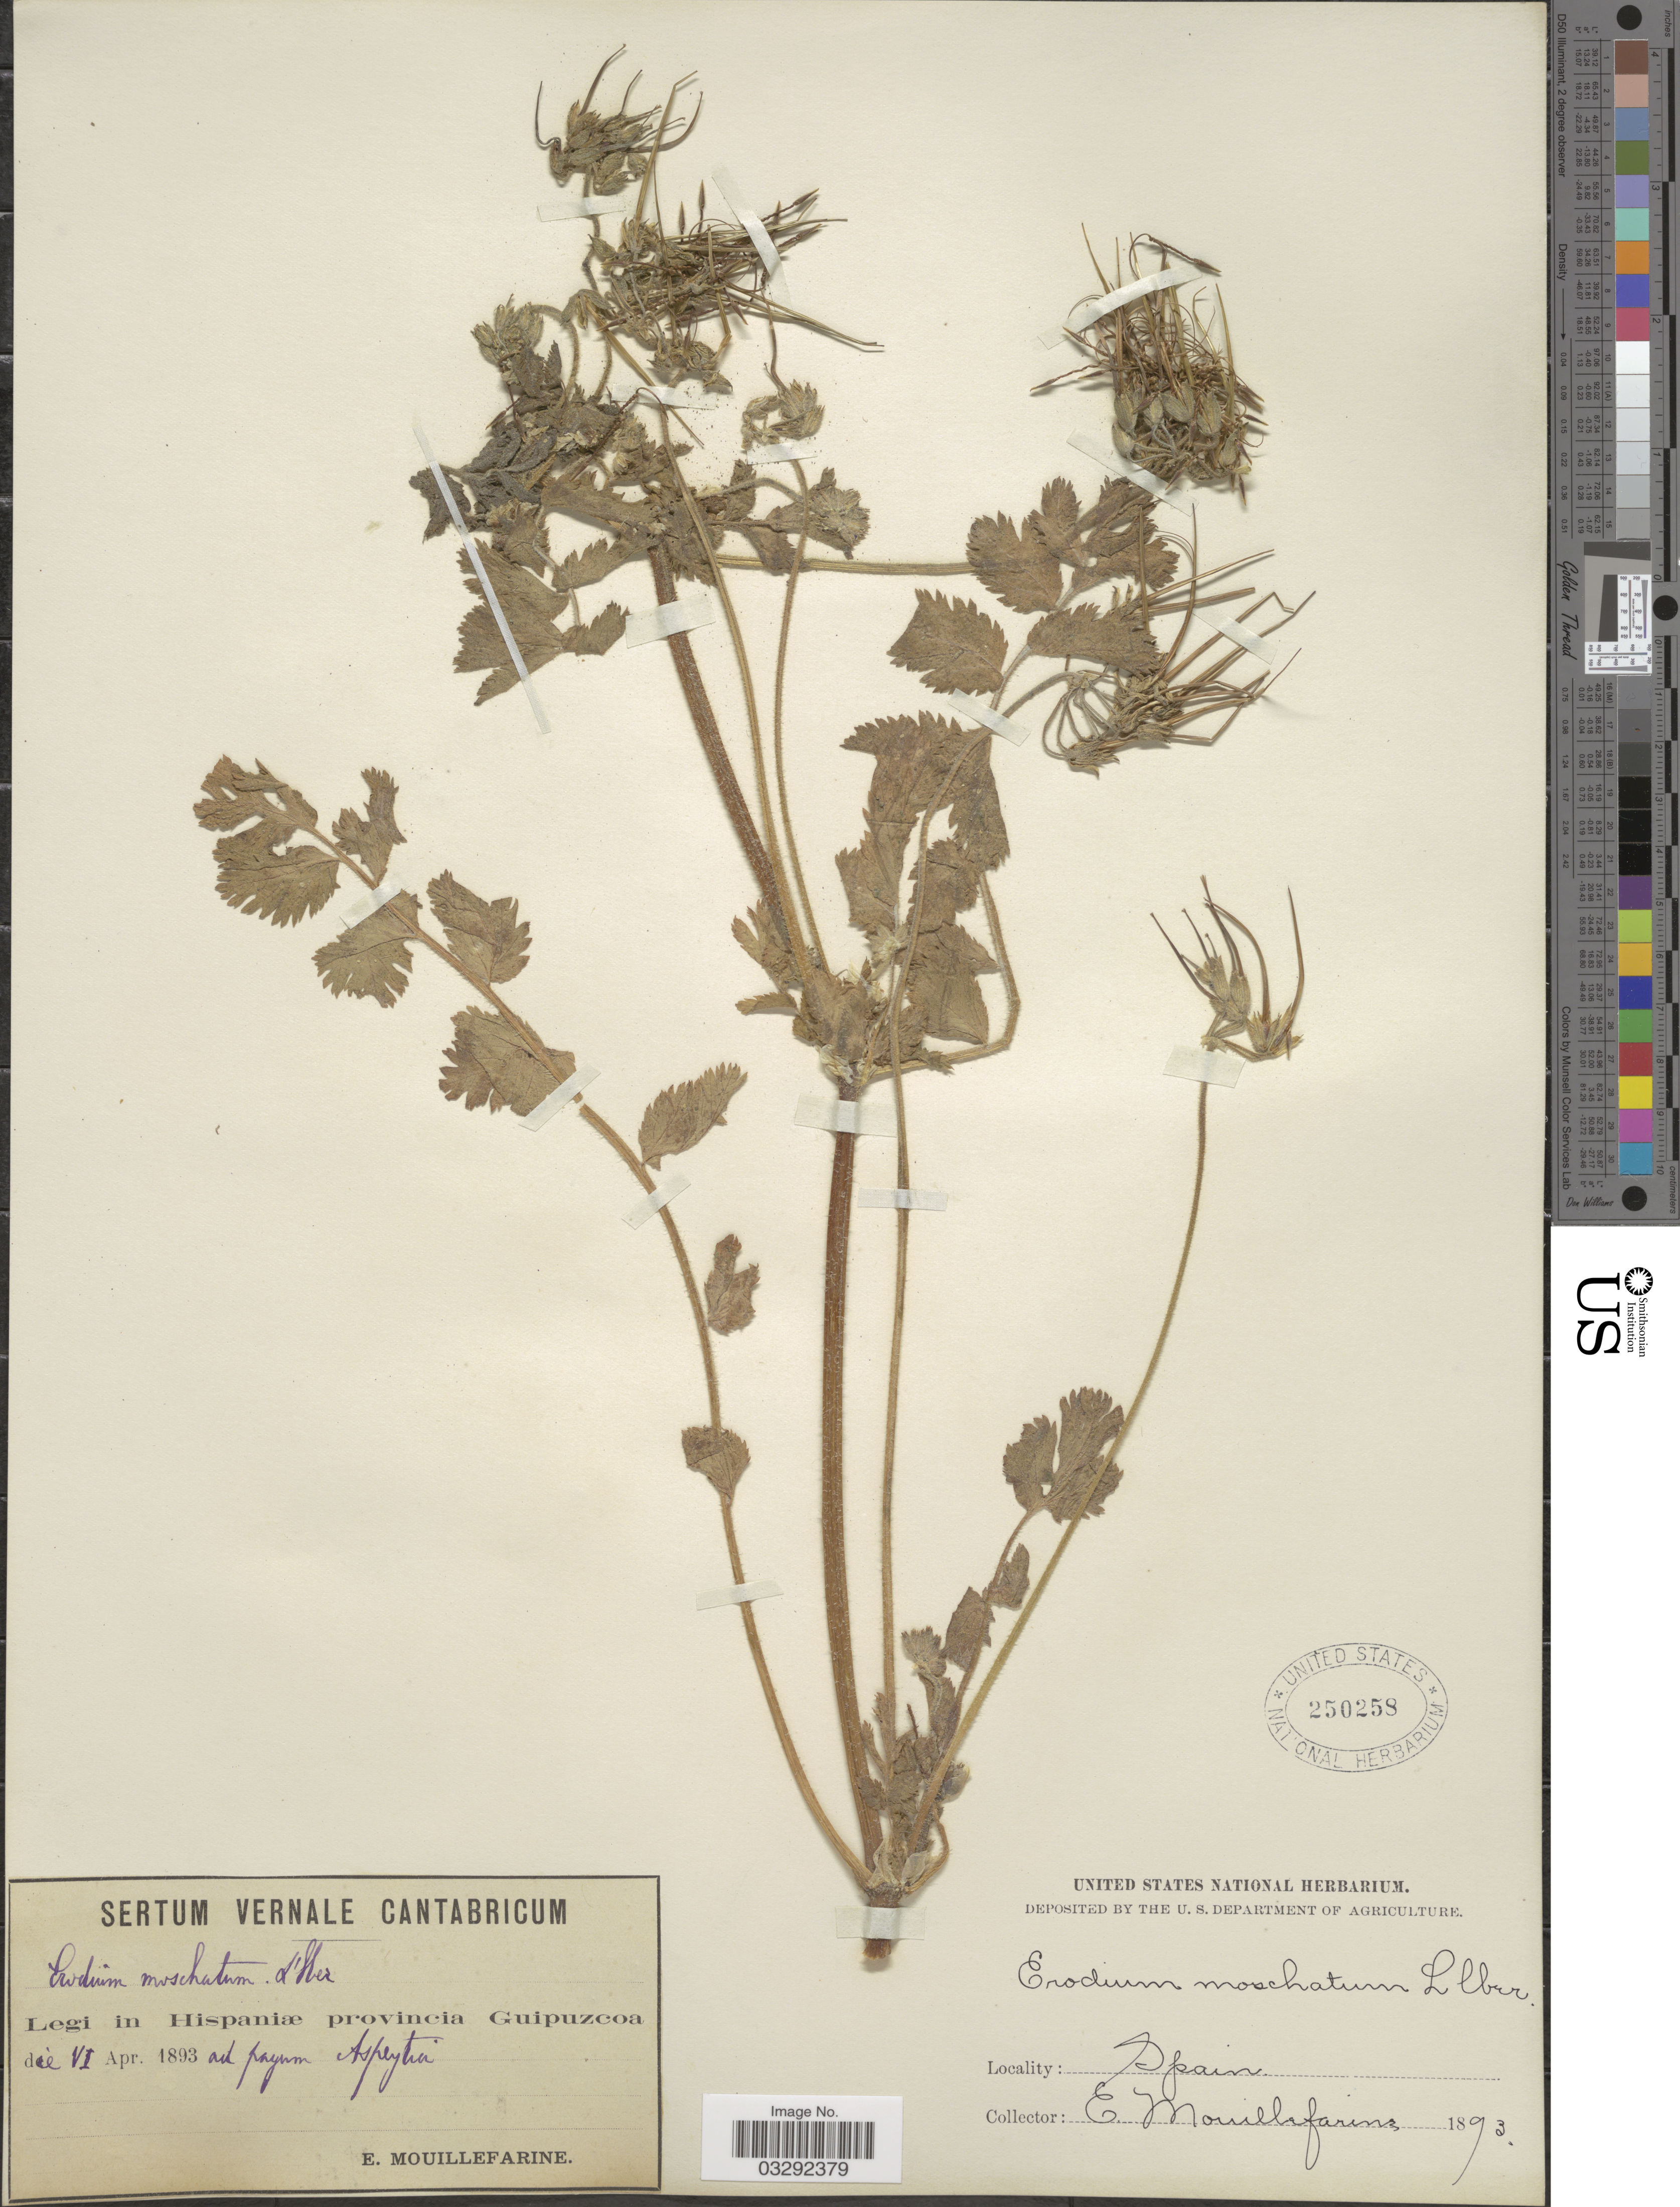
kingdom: Plantae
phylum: Tracheophyta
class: Magnoliopsida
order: Geraniales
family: Geraniaceae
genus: Erodium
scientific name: Erodium moschatum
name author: (L.) L'Hér. ex Aiton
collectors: E. Mouillefarine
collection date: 1893-04/1893-06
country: Spain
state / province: Cantabria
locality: In Hispaniæ provincia Guipuzcoa.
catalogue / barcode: US 250258